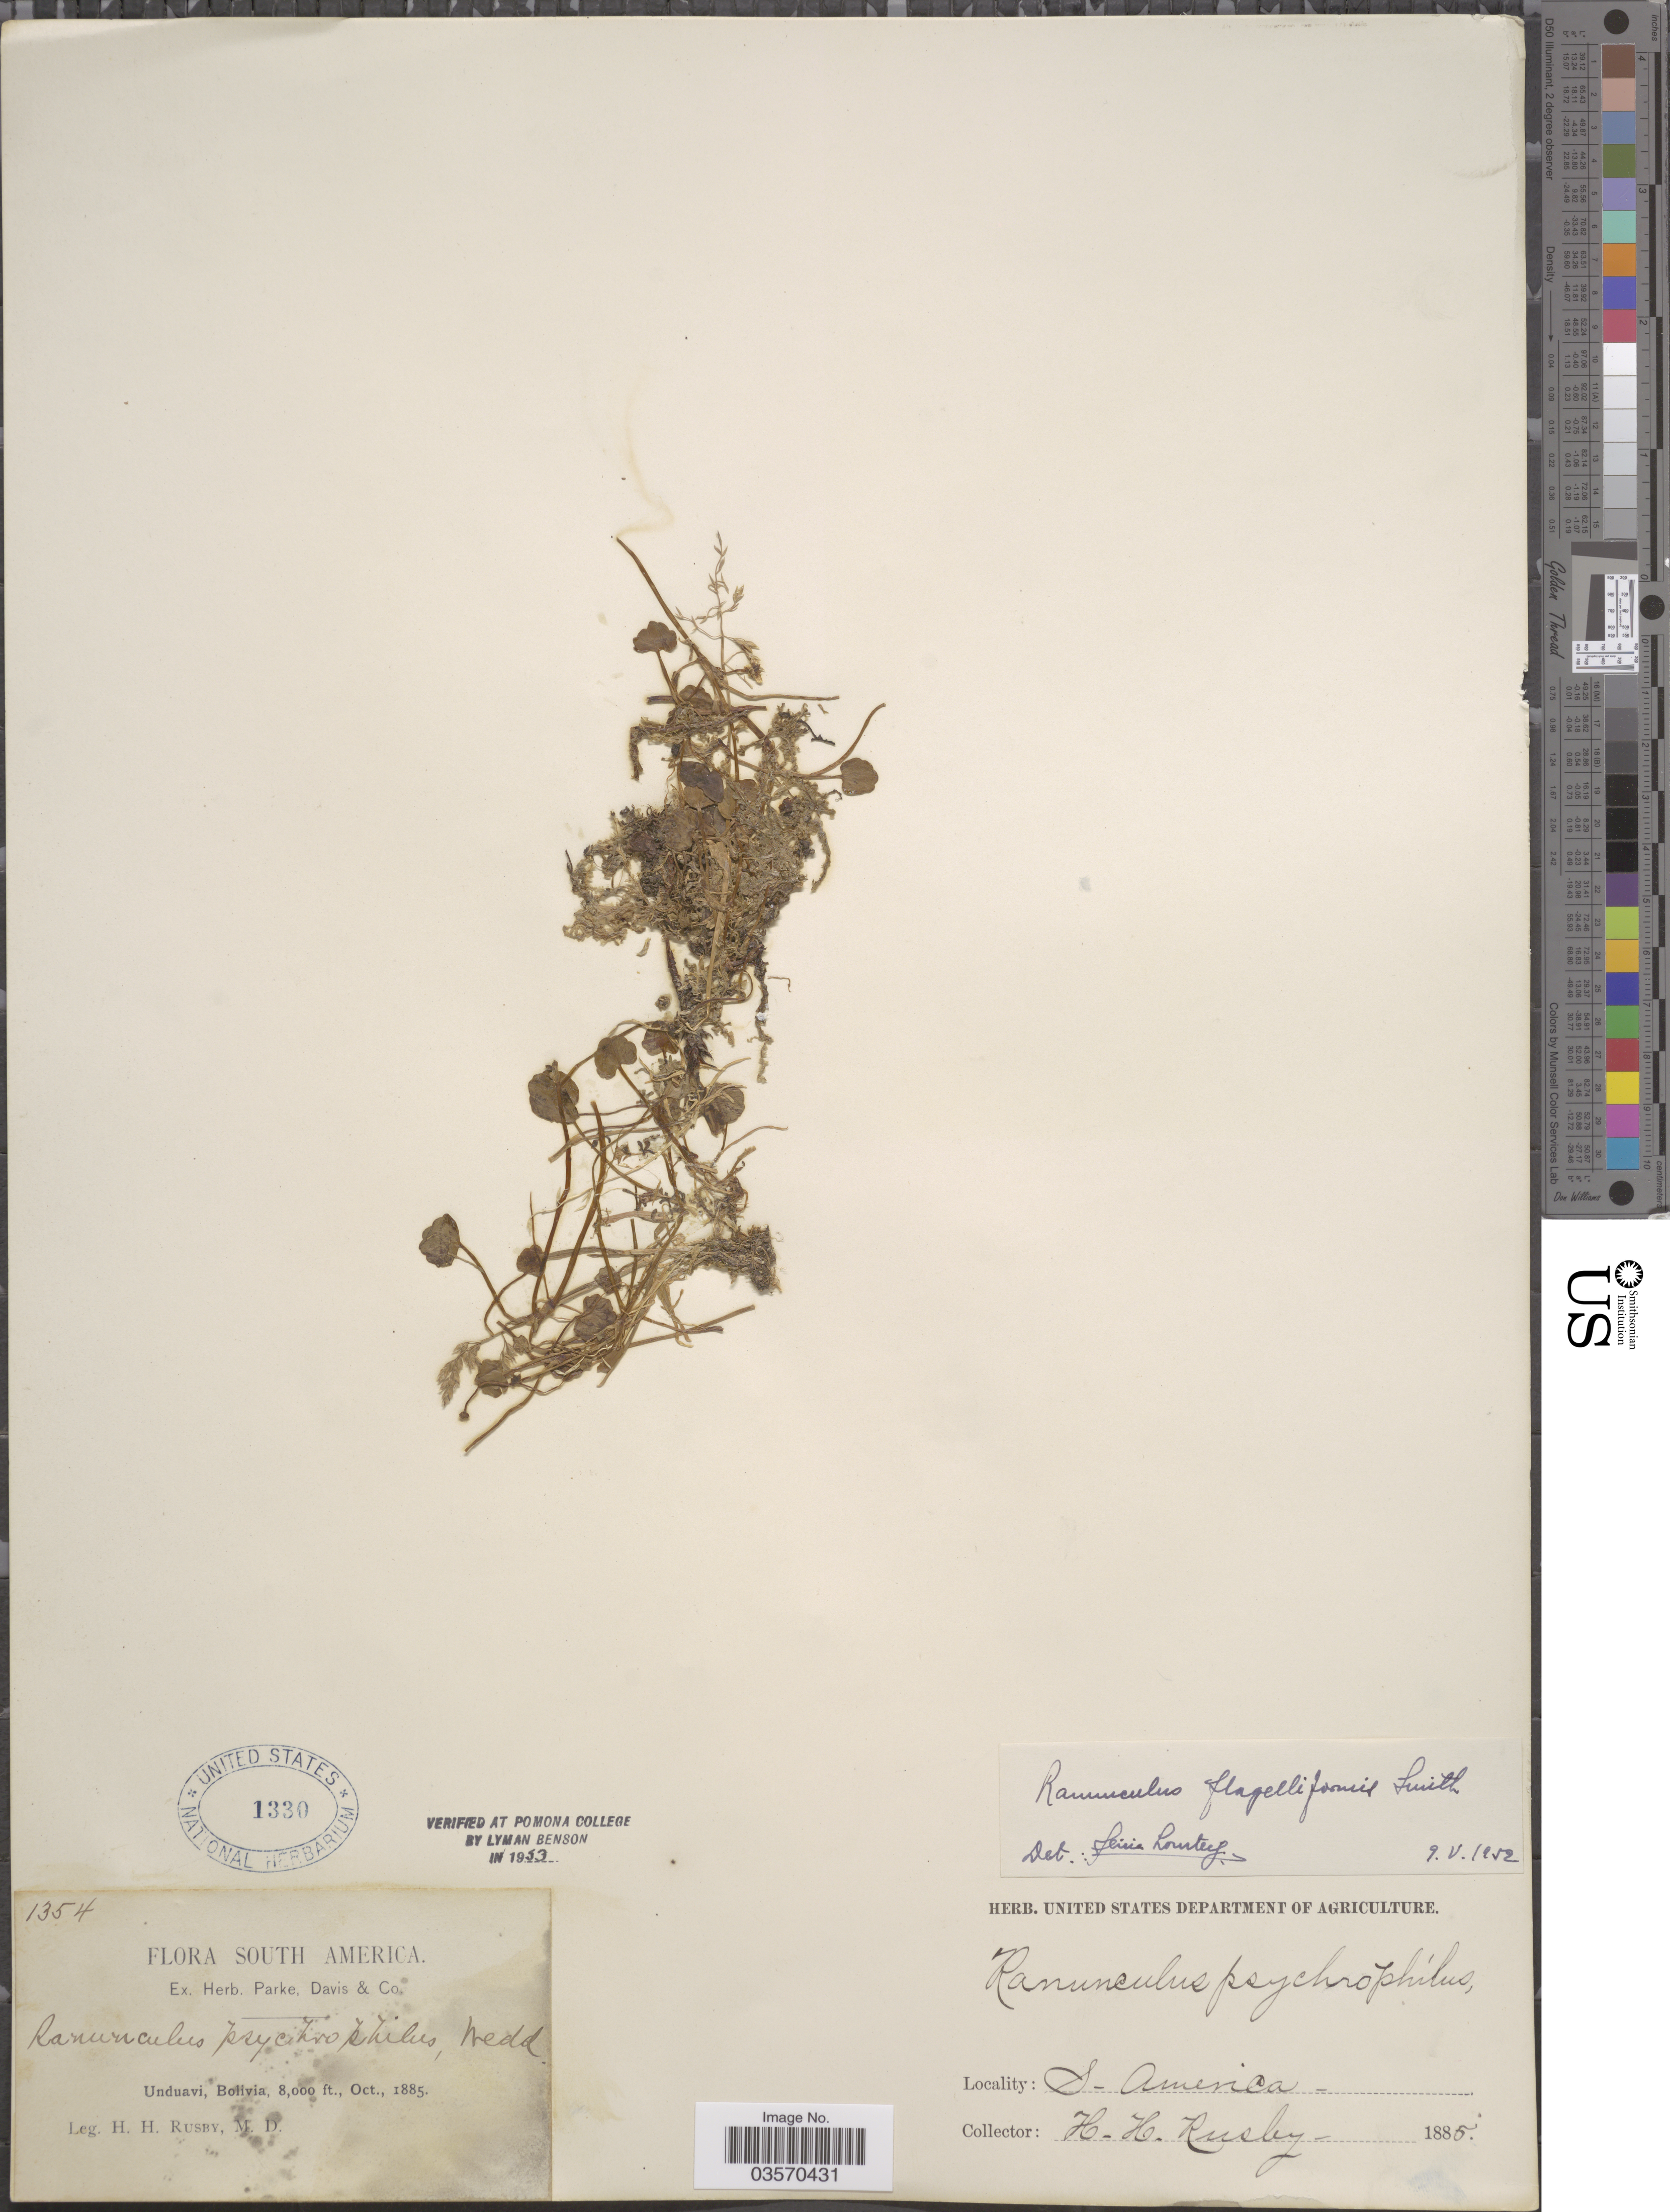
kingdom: Plantae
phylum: Tracheophyta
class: Magnoliopsida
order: Ranunculales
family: Ranunculaceae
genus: Ranunculus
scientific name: Ranunculus flagelliformis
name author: Sm.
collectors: H. H. Rusby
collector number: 1354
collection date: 1885-10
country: Bolivia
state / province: La Paz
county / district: Nor Yungas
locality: Unduavi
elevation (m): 2438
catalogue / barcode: US 1330